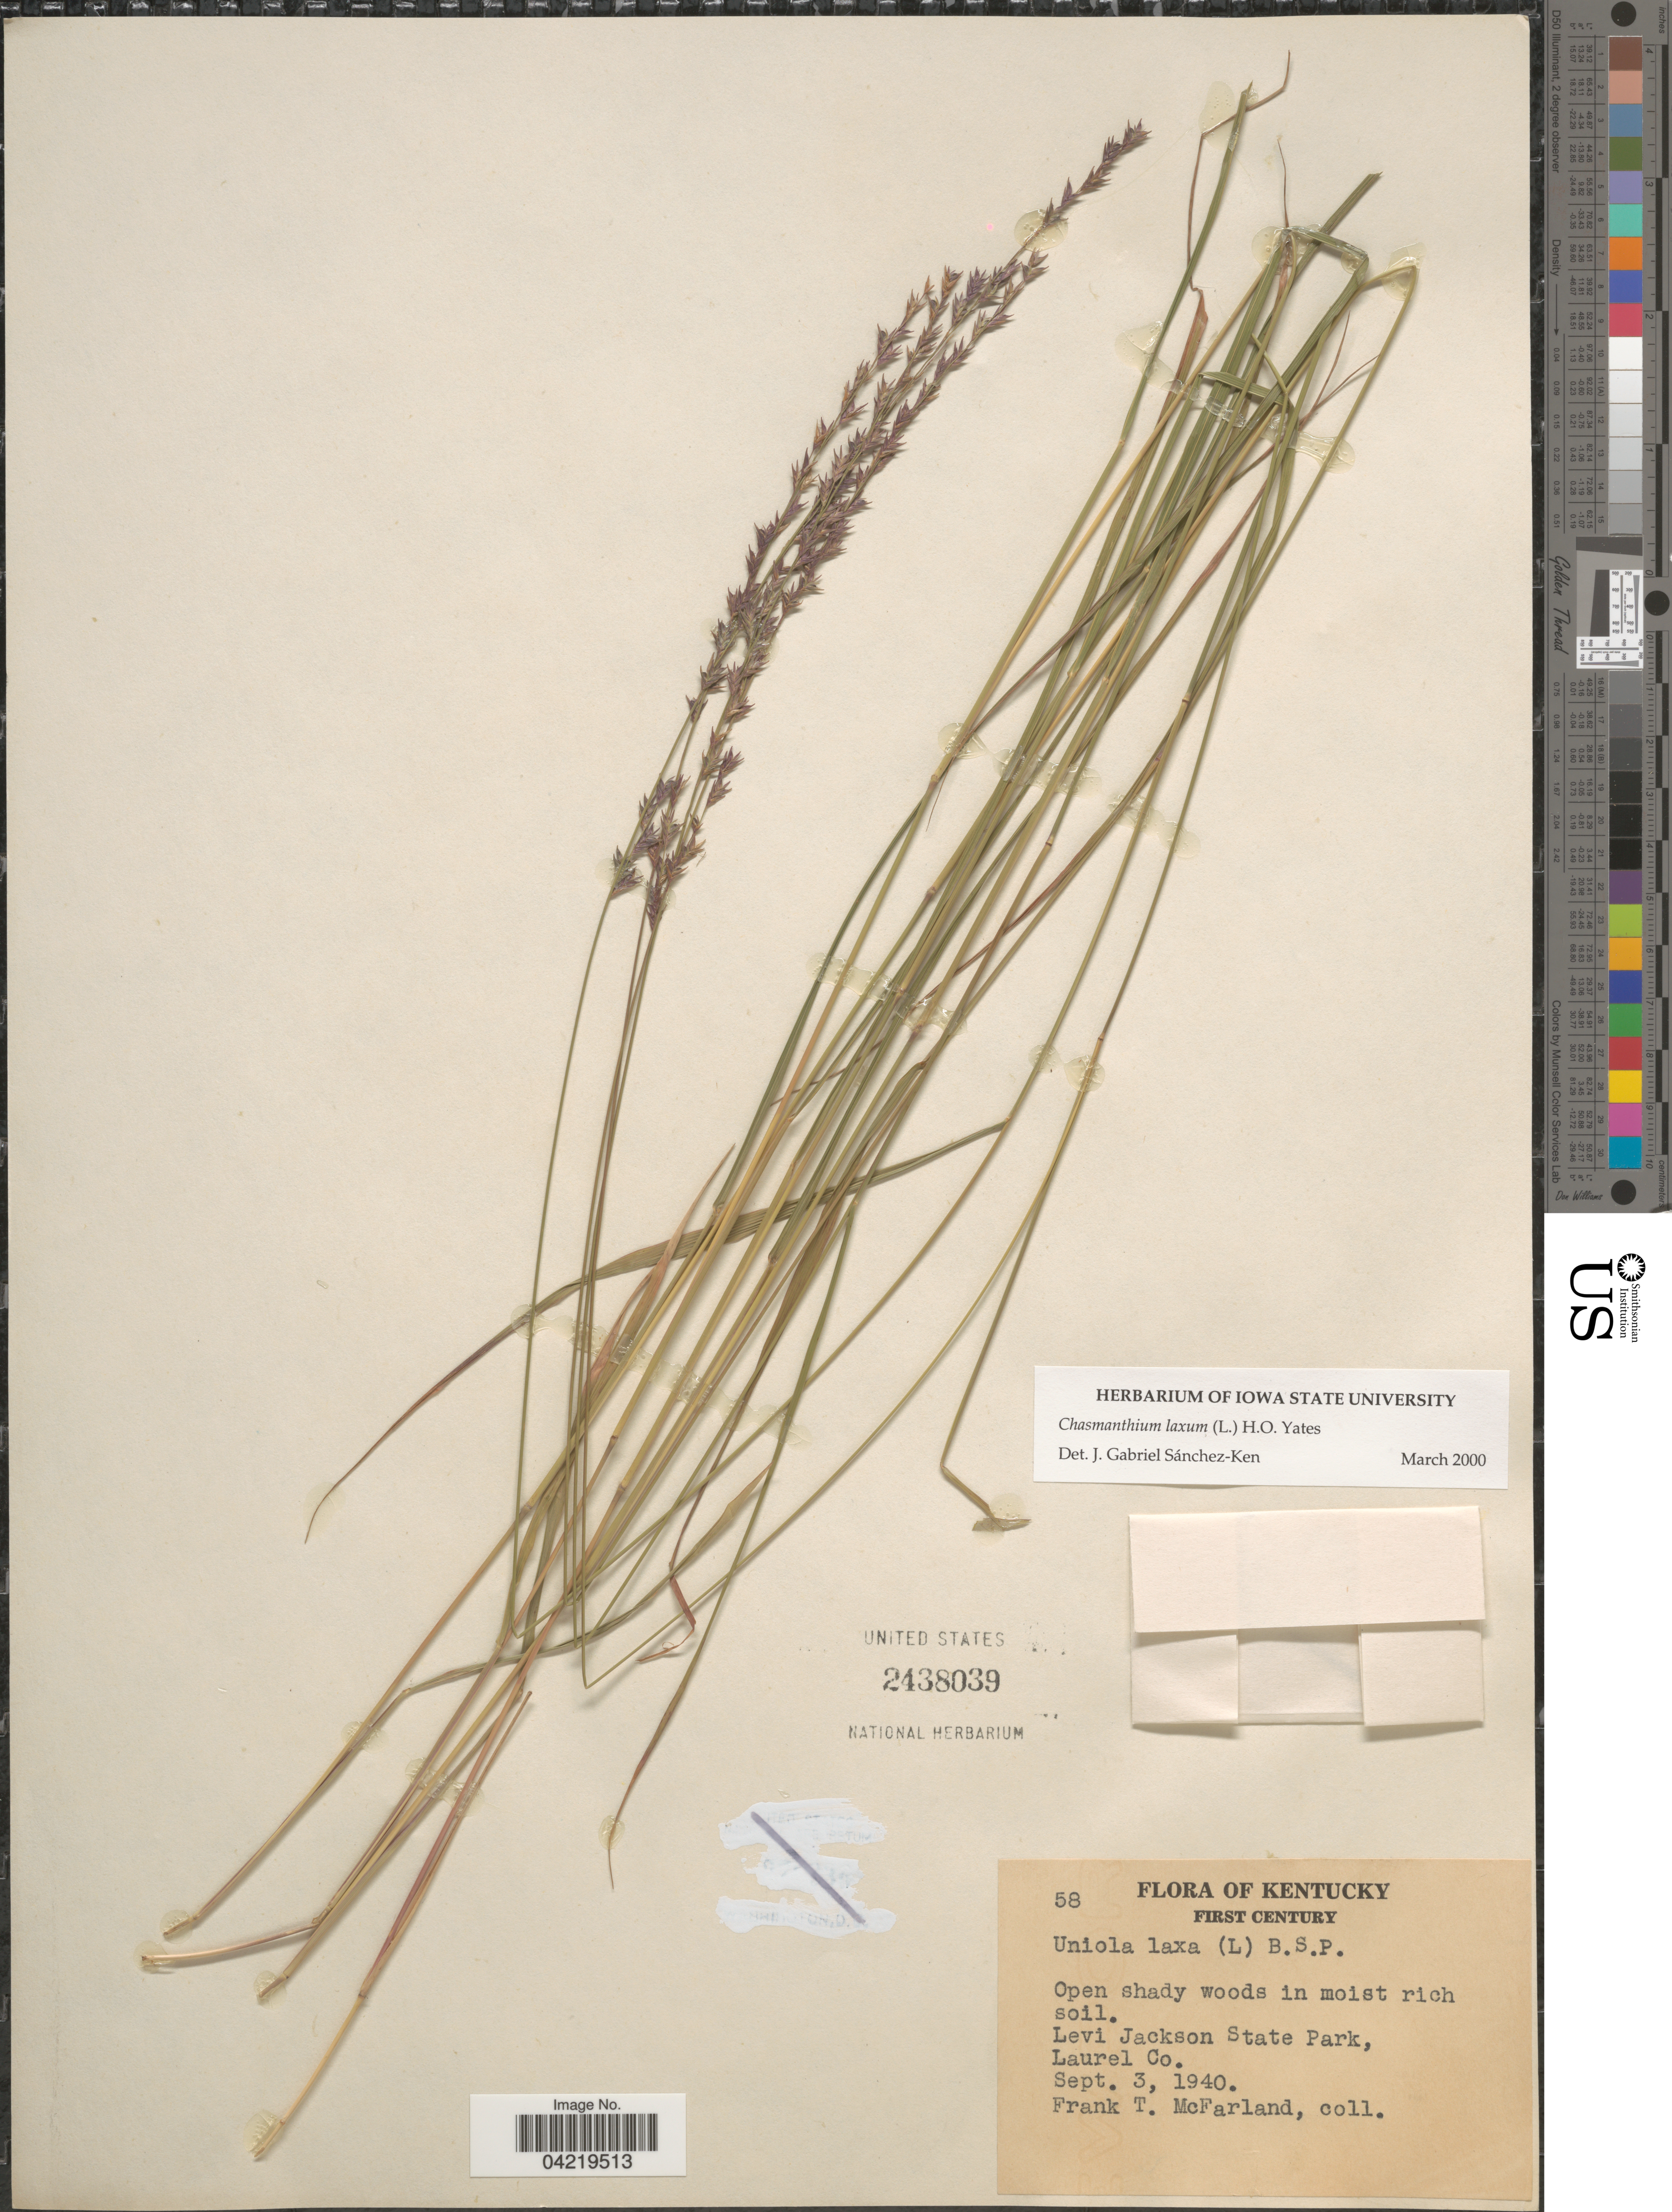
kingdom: Plantae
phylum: Tracheophyta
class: Liliopsida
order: Poales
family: Poaceae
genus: Chasmanthium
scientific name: Chasmanthium laxum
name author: (L.) H.O. Yates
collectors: F. McFarland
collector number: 58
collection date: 1940-09-03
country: United States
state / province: Kentucky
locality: Levi Jackson State Park, Laurel Co.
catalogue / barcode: US 2438039